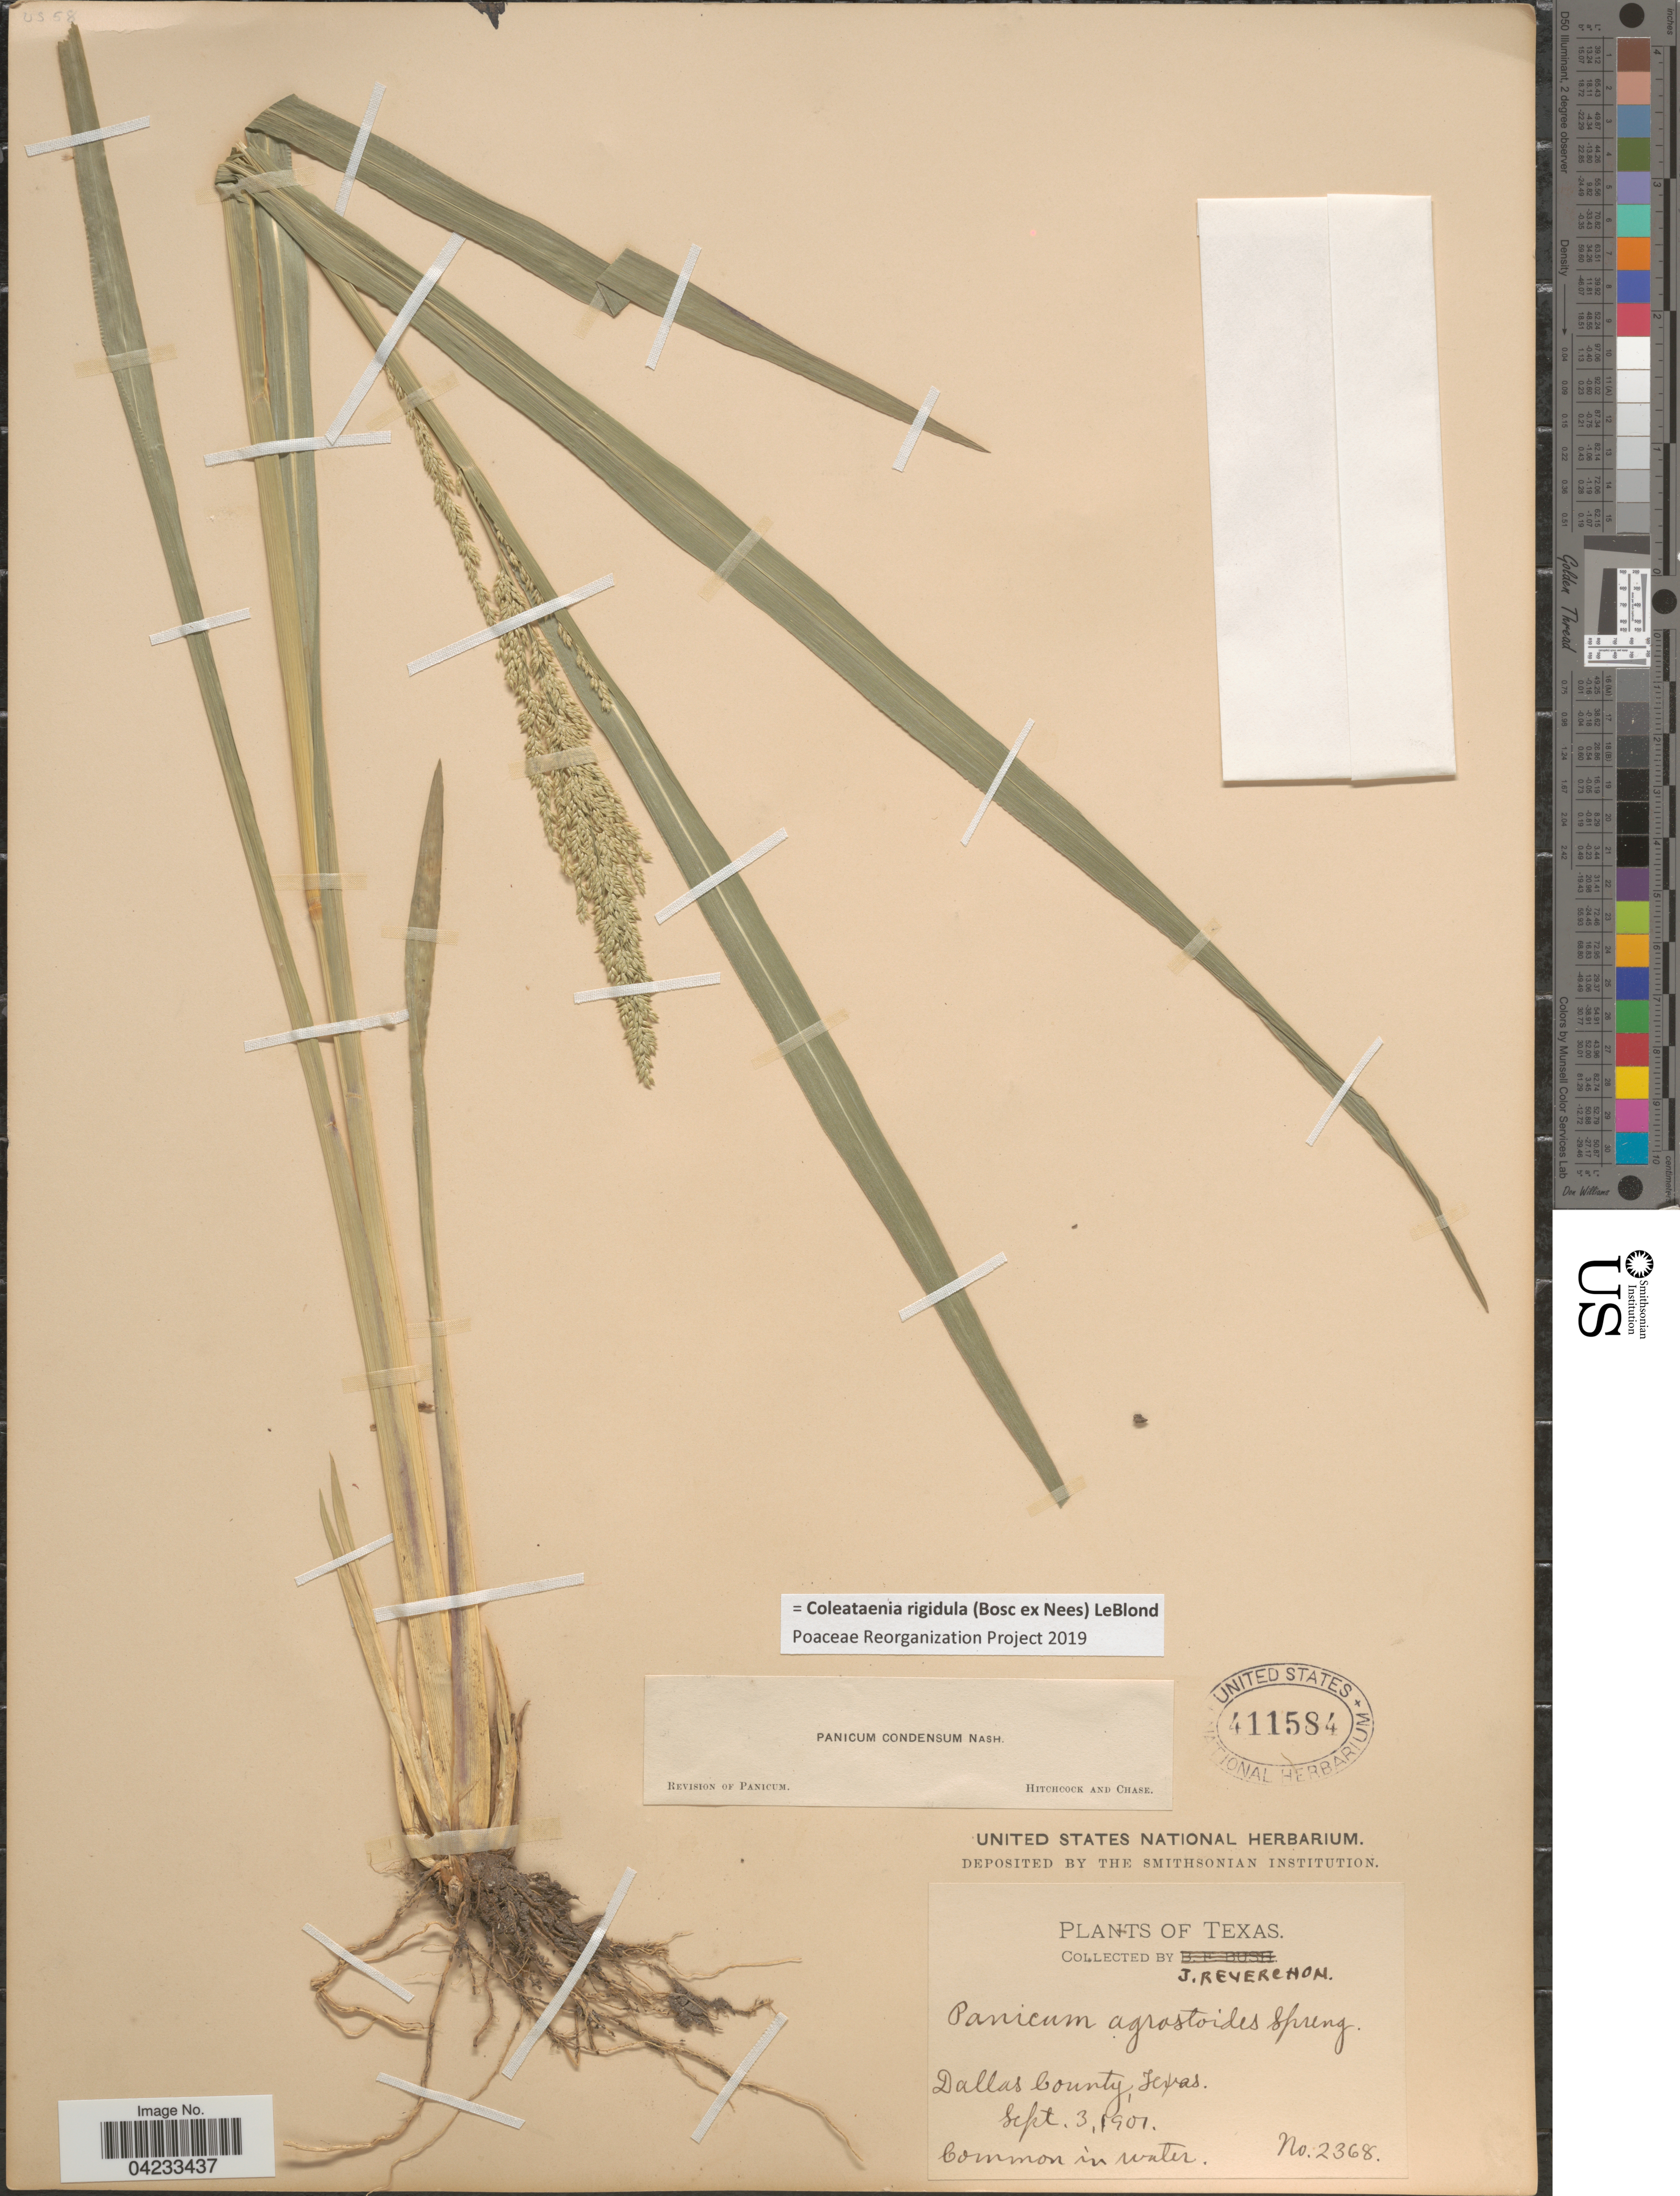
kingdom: Plantae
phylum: Tracheophyta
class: Liliopsida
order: Poales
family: Poaceae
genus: Coleataenia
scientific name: Coleataenia rigidula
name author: (Bosc ex Nees) LeBlond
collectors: J. Reverchon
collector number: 2368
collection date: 1901-09-03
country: United States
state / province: Texas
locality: Dallas County.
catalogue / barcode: US 411584